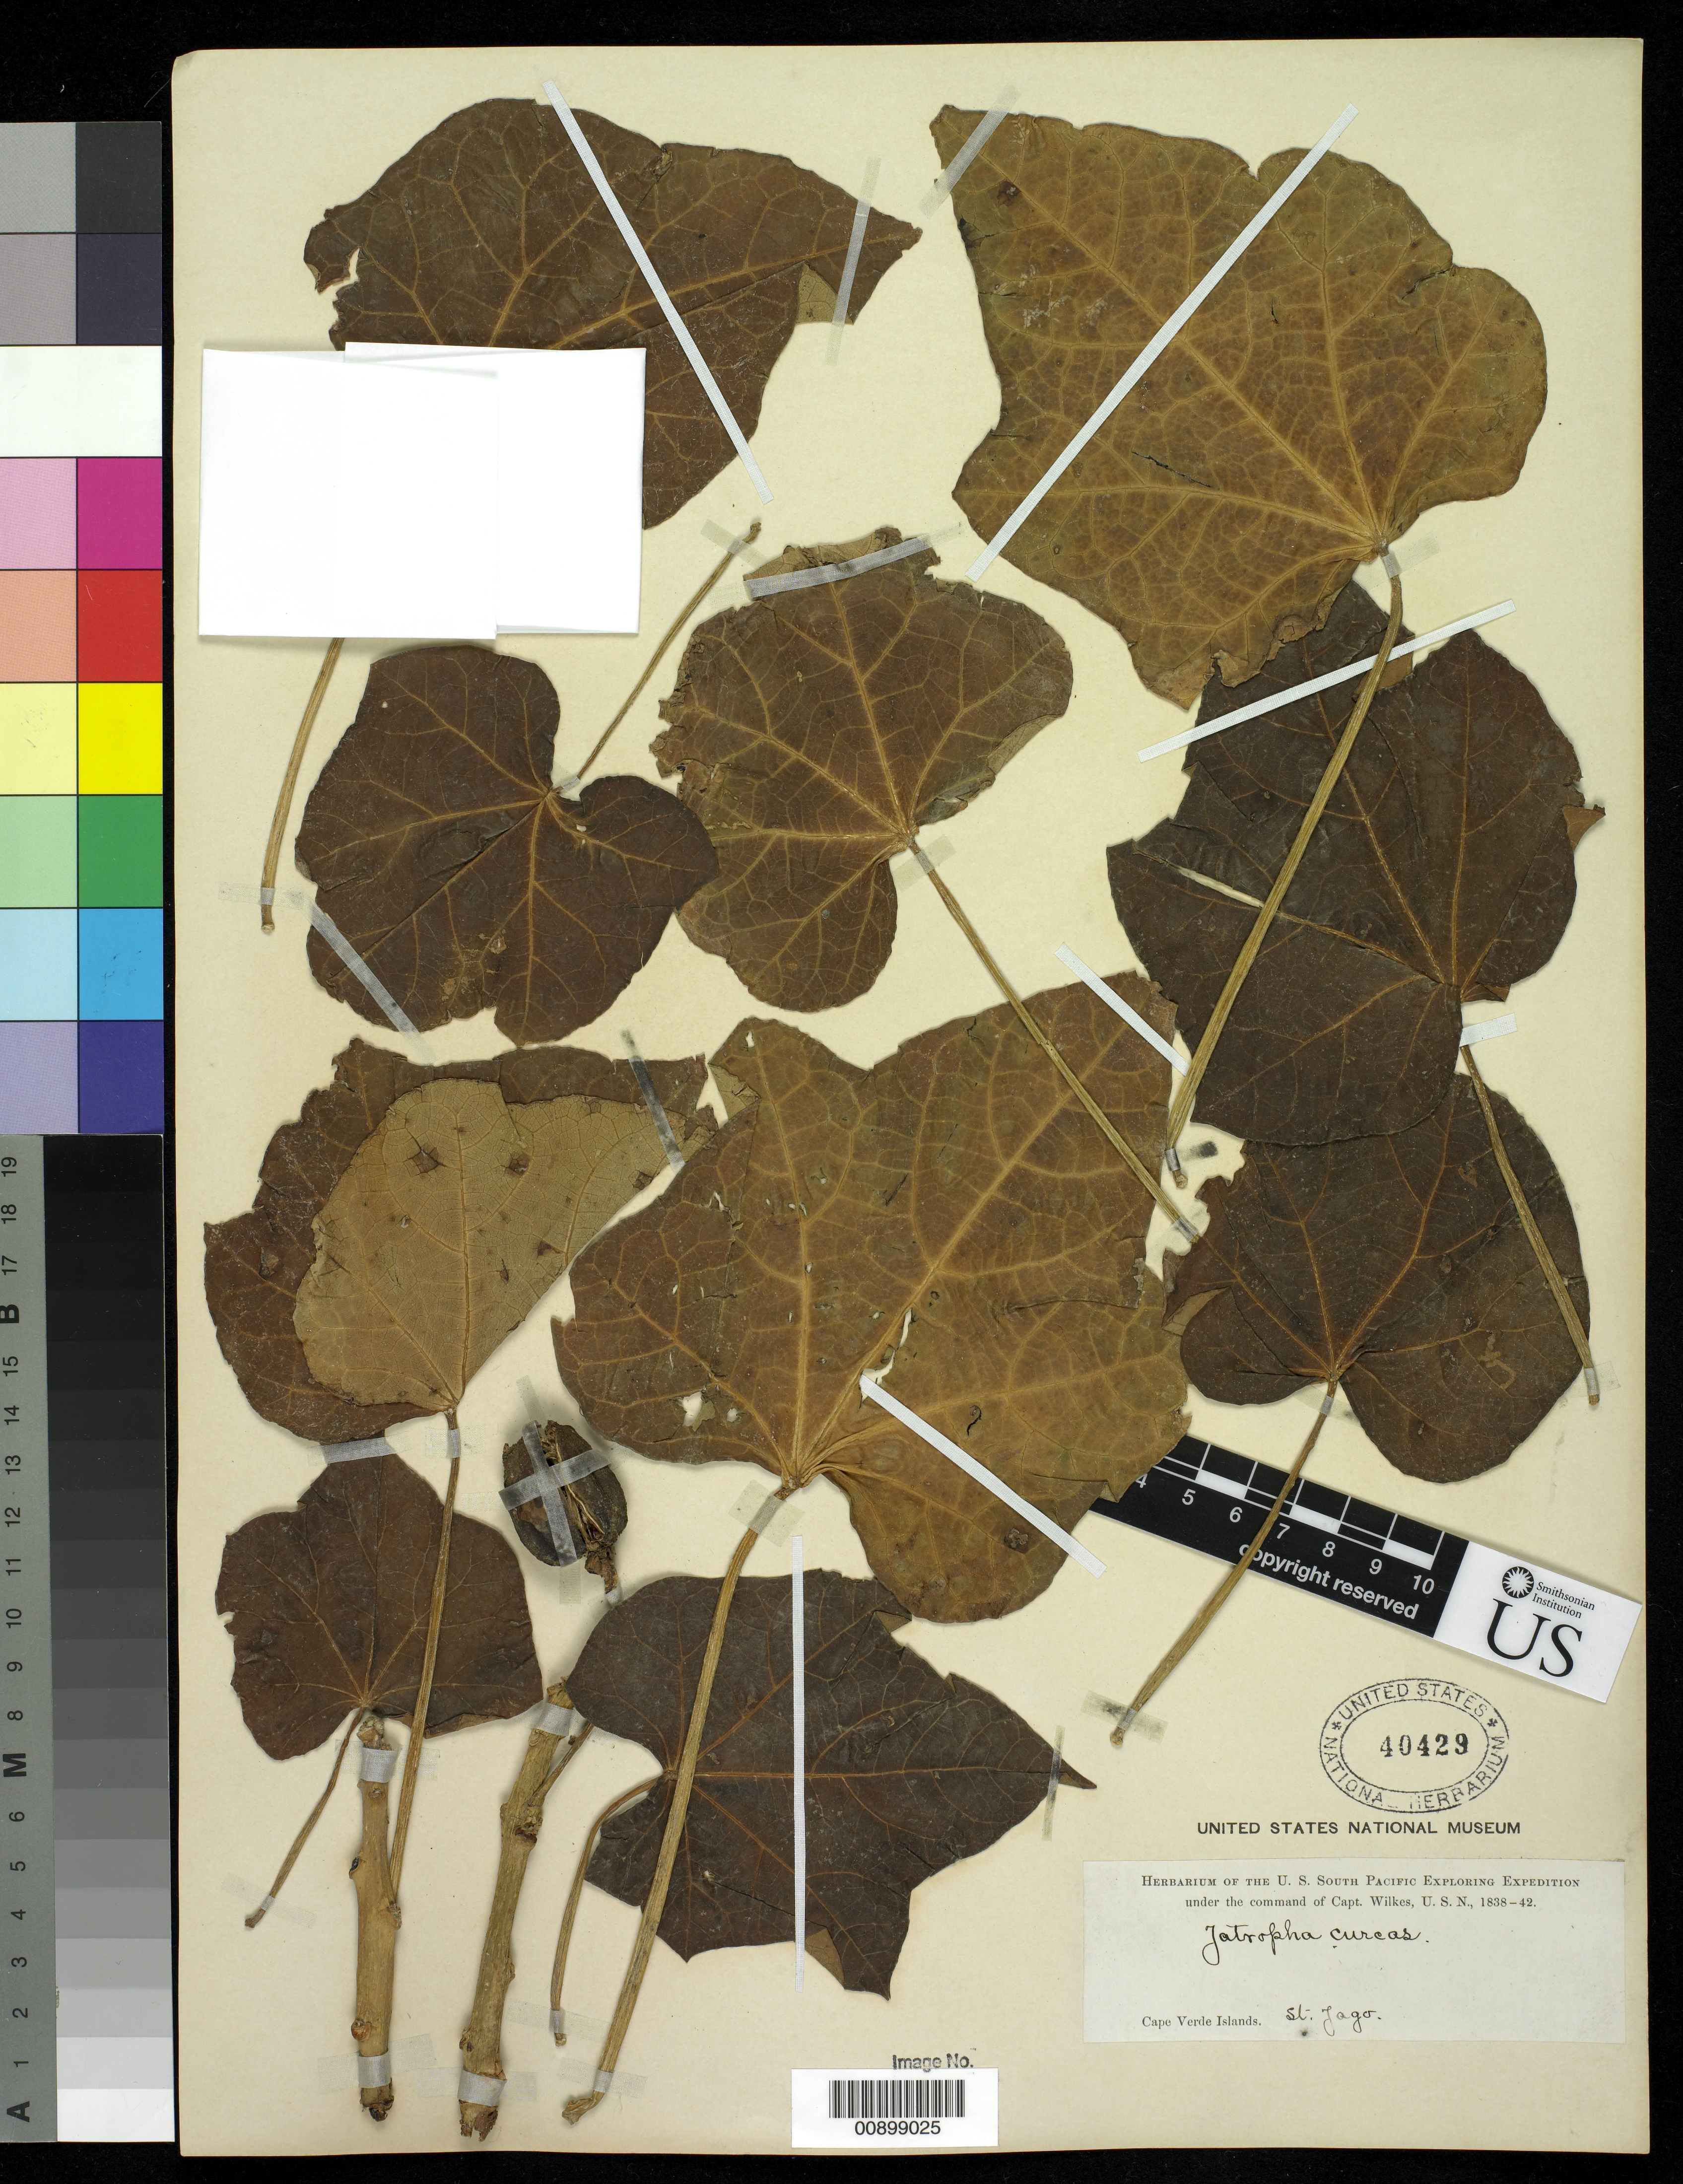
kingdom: Plantae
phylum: Tracheophyta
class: Magnoliopsida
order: Malpighiales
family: Euphorbiaceae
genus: Jatropha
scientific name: Jatropha curcas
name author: L.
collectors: Wilkes Explor. Exped.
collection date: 1838/1842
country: Cape Verde Islands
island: Cape Verde Is.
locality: St. Jago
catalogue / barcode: US 40429